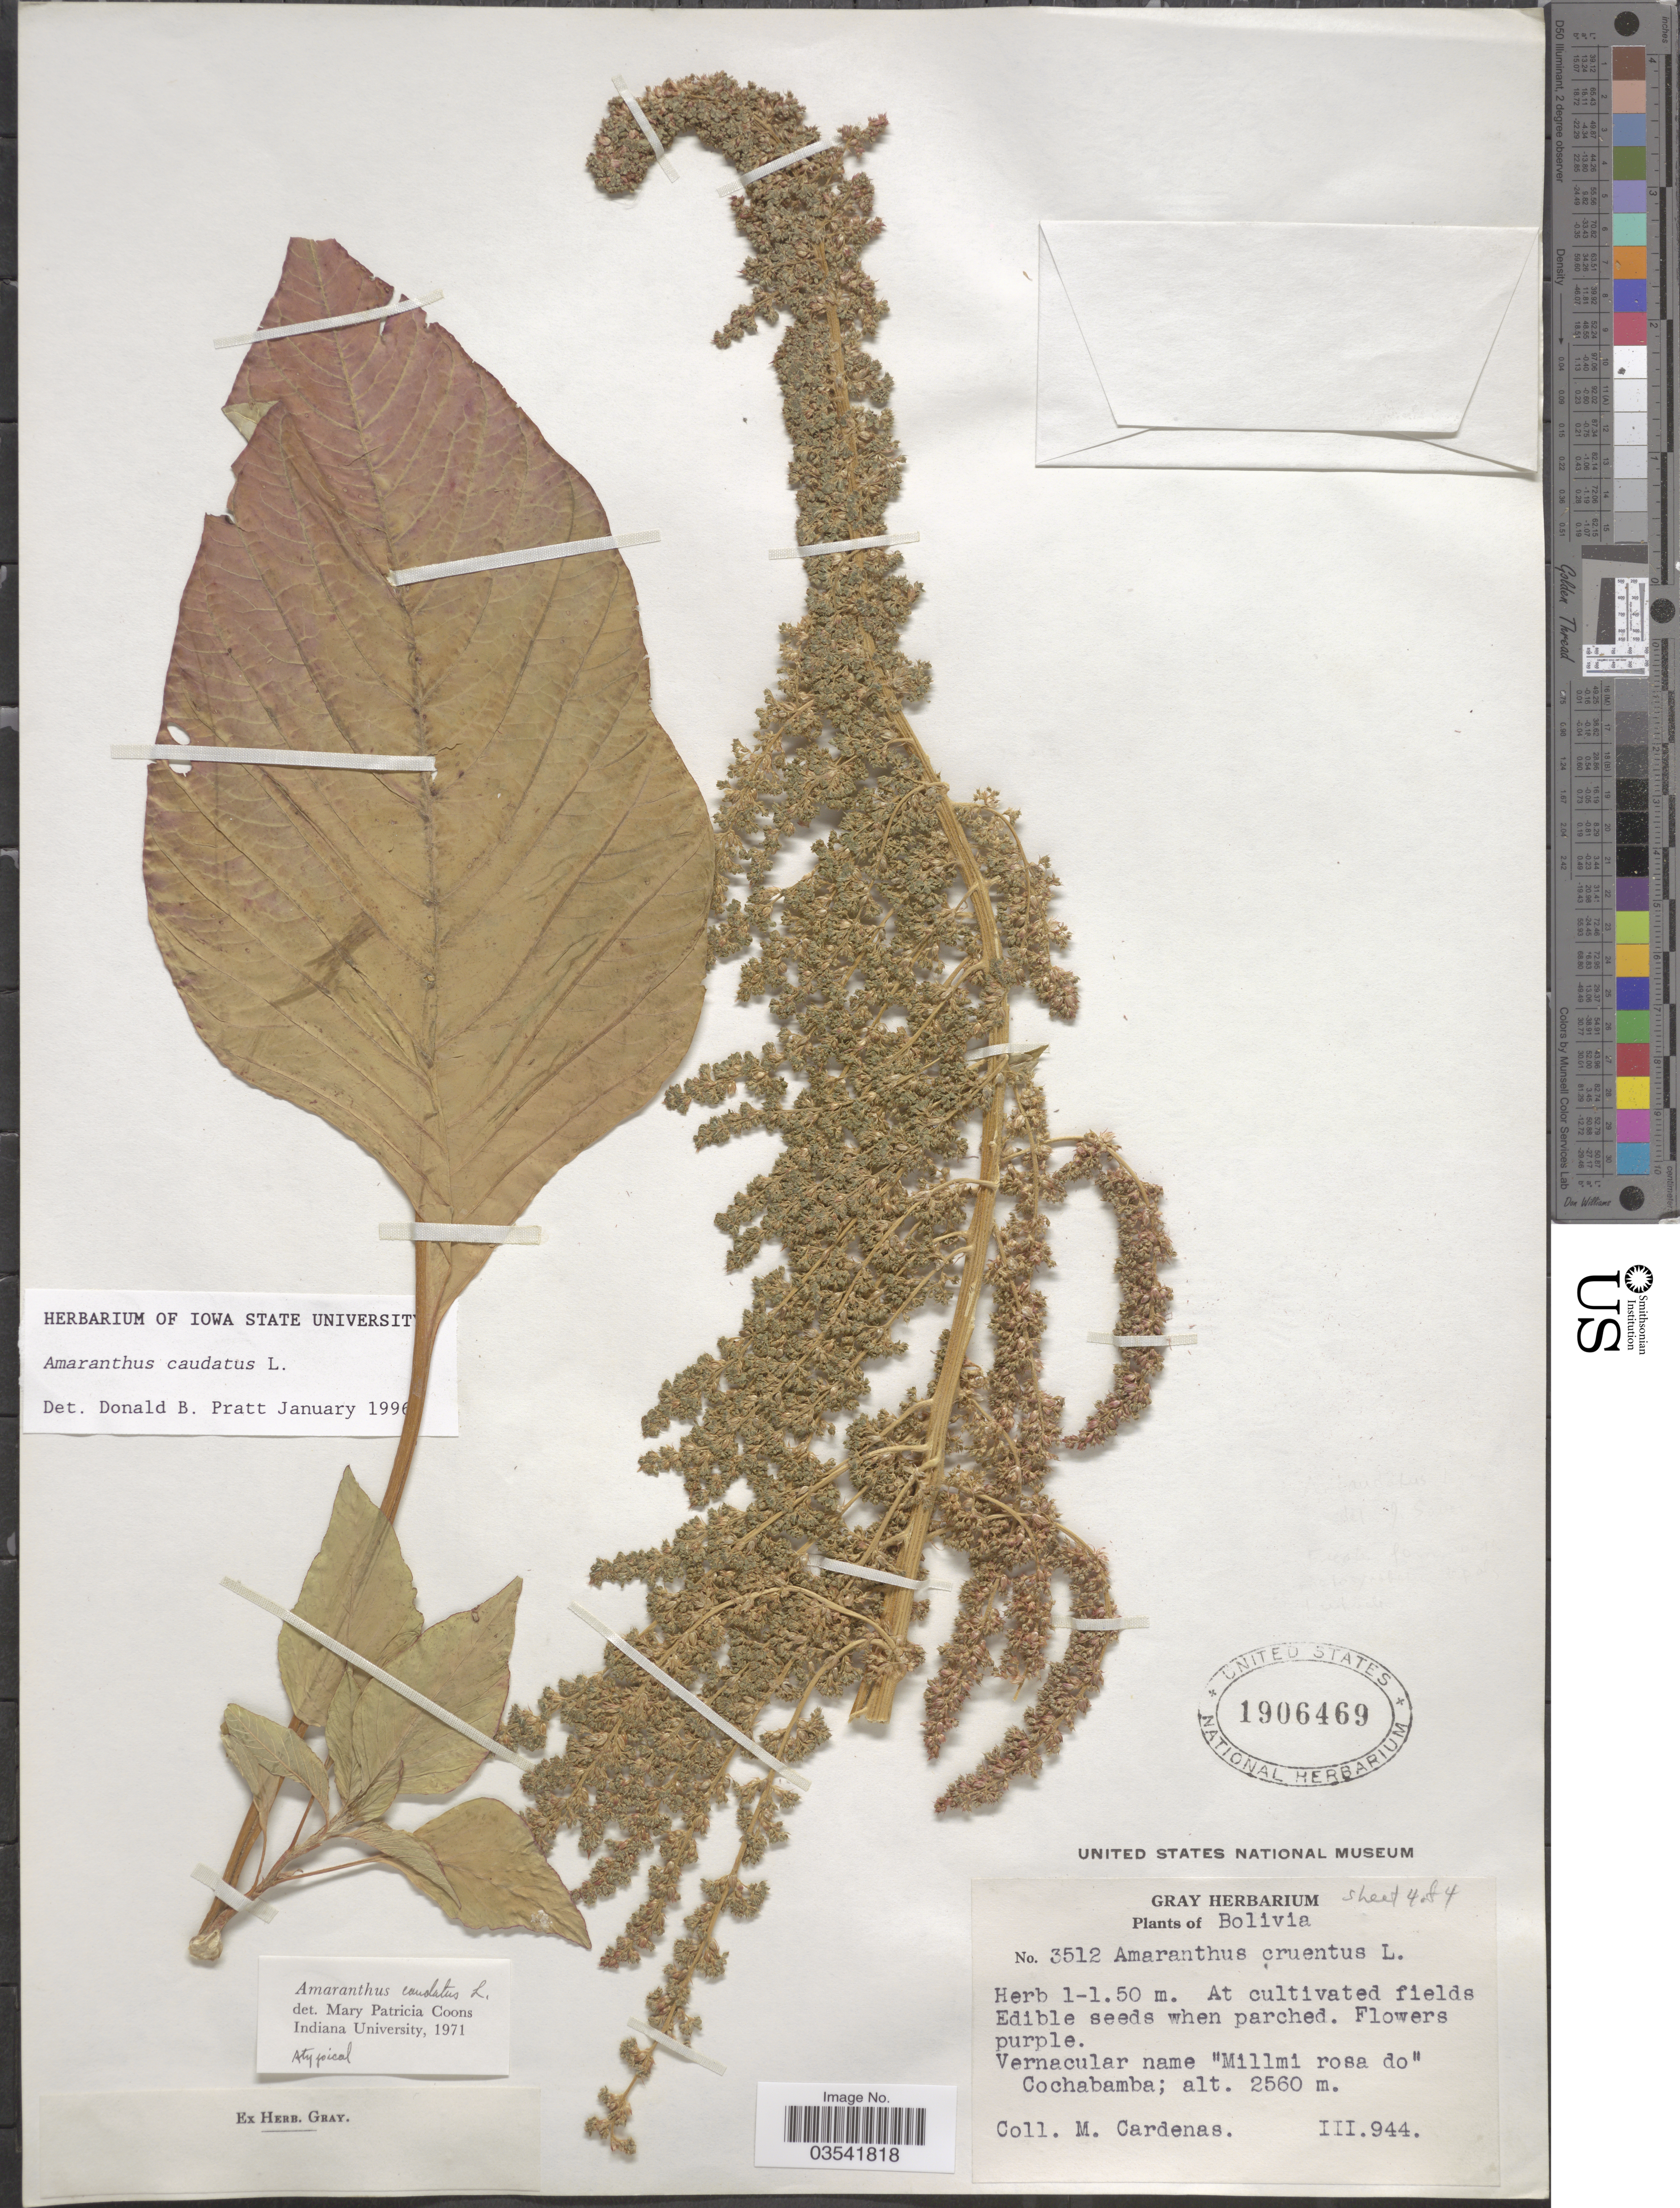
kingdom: Plantae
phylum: Tracheophyta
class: Magnoliopsida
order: Caryophyllales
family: Amaranthaceae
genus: Amaranthus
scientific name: Amaranthus caudatus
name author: L.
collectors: M. Cárdenas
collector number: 3512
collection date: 1944-03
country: Bolivia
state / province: Cochabamba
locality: At cultivated fields.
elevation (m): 2560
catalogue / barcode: US 1906469